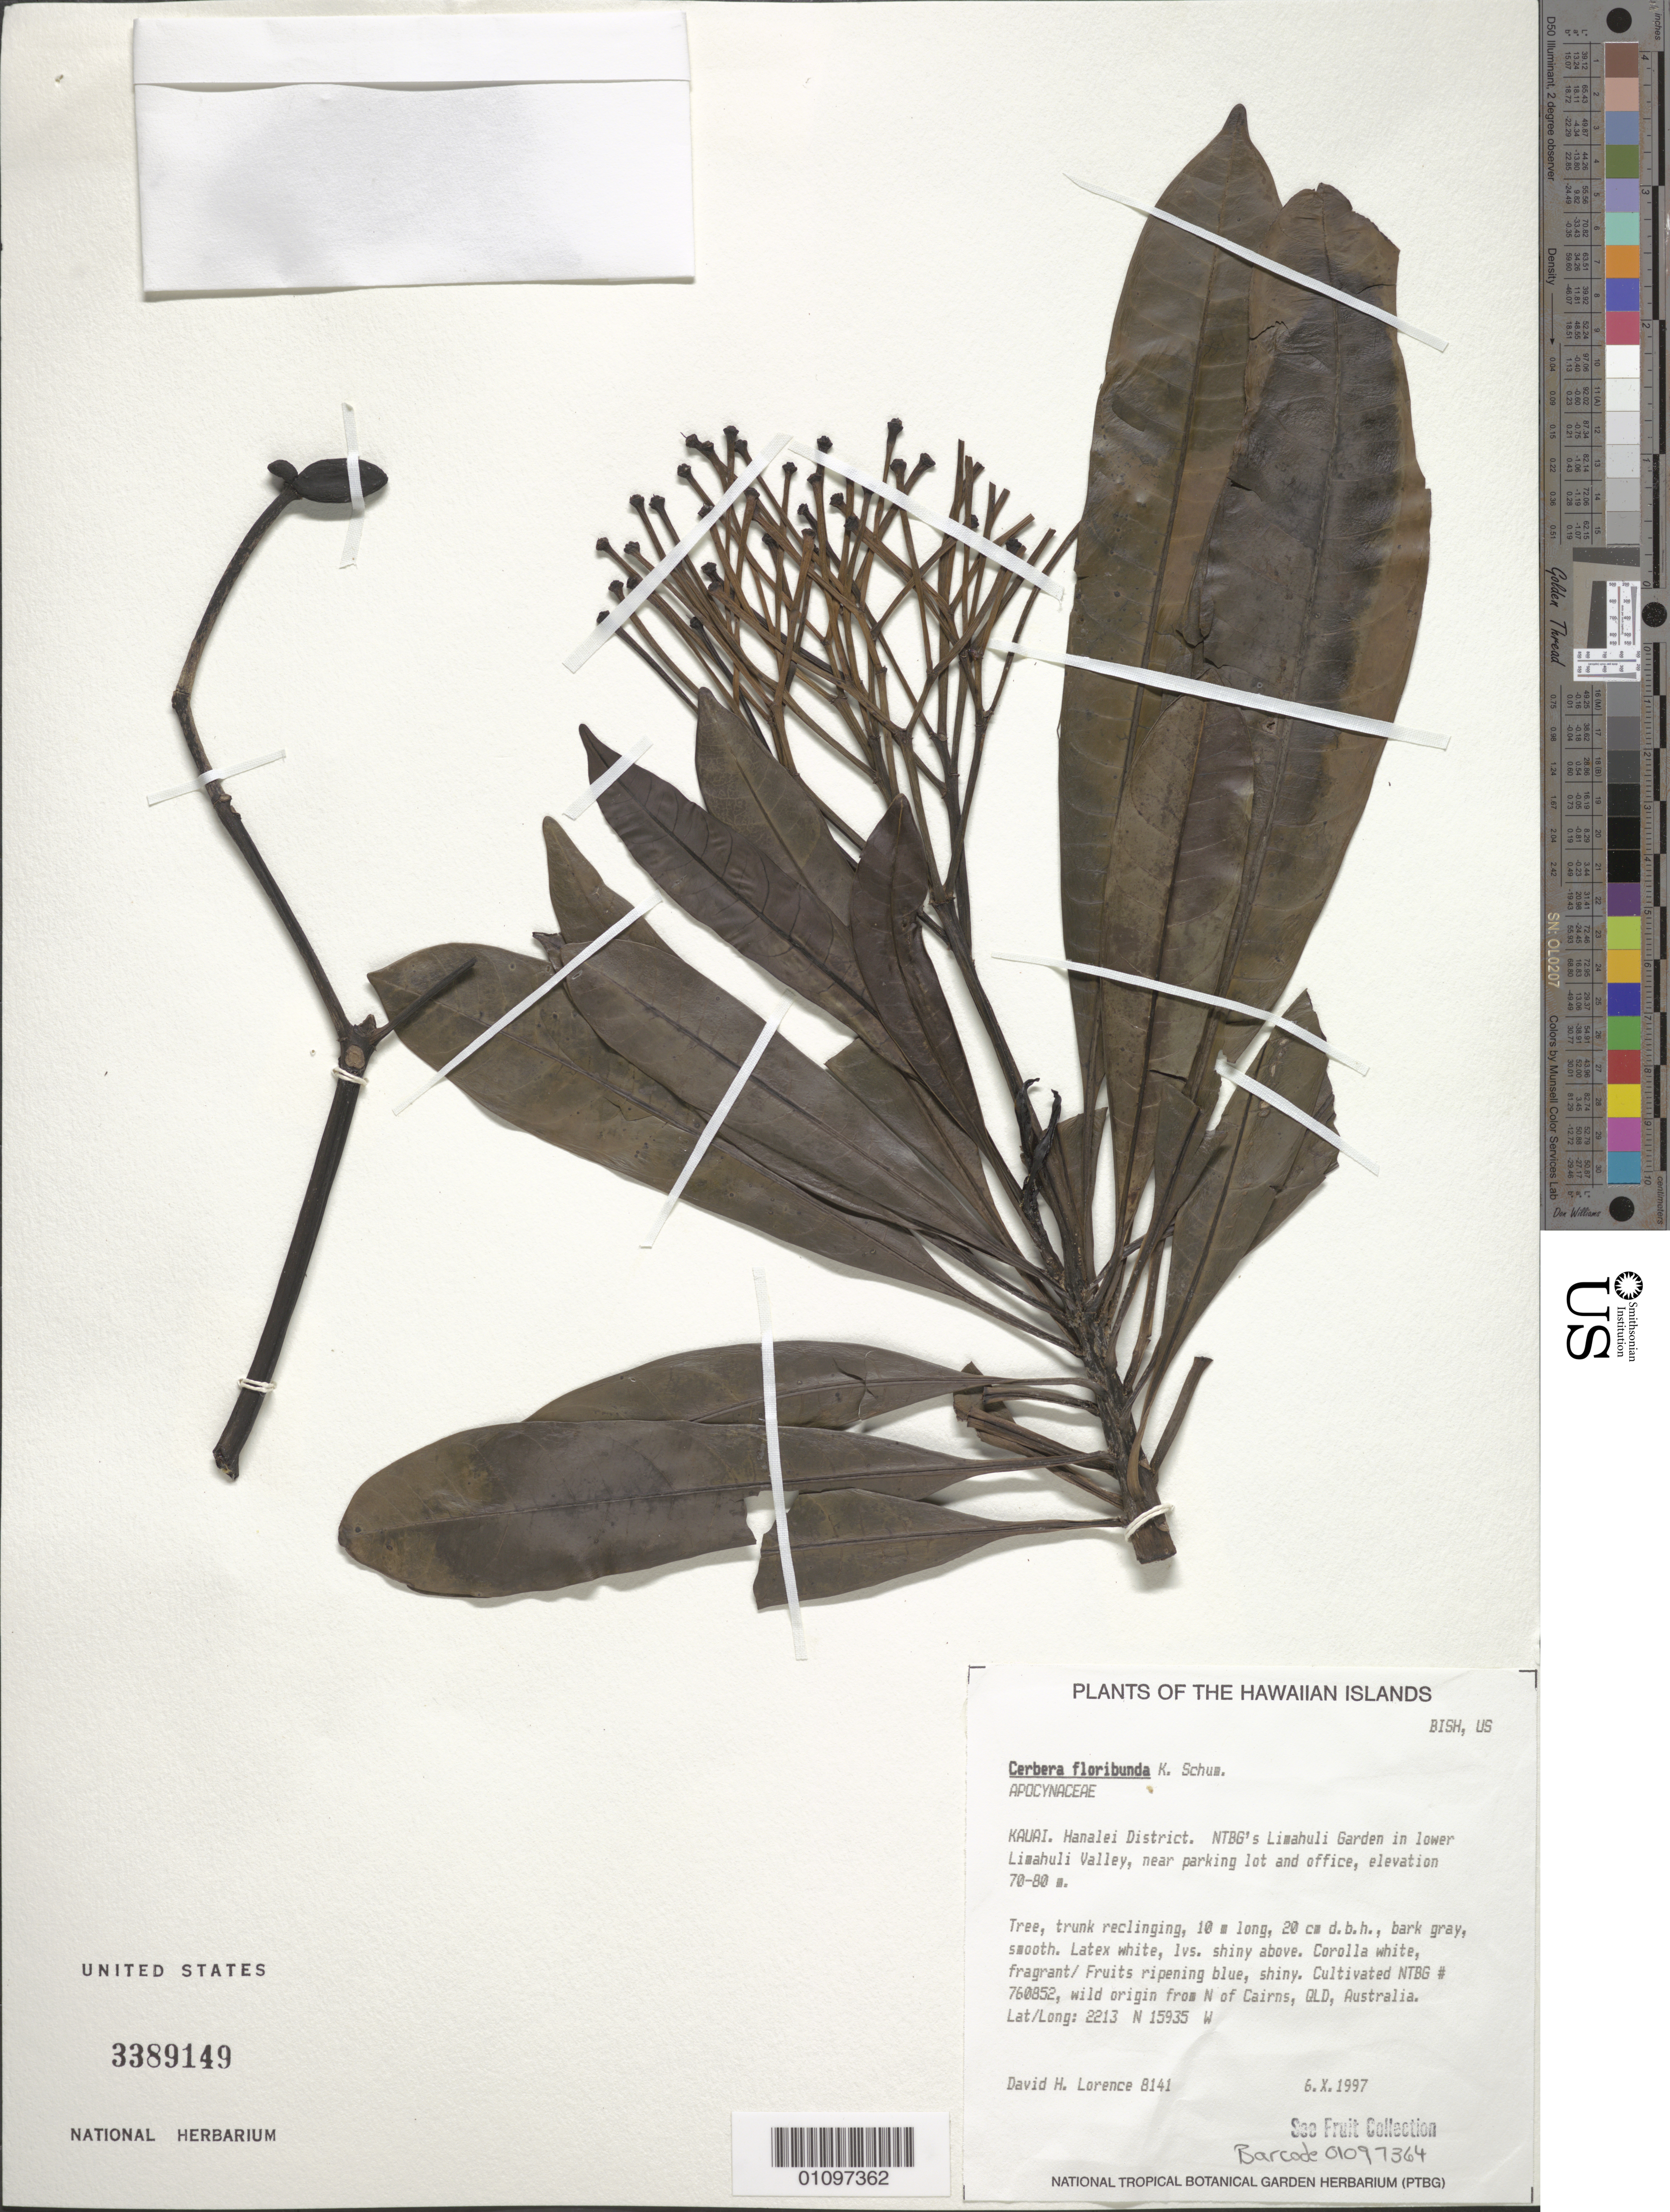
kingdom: Plantae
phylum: Tracheophyta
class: Magnoliopsida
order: Gentianales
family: Apocynaceae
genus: Cerbera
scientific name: Cerbera floribunda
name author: K. Schum.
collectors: D. Lorence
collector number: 8141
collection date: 1997-10-06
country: United States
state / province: Hawaii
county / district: Kauai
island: Kaua'i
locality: Hanalei District. NTBG's Limahuli Garden in lower Limahuli Valley, near parking lot and office.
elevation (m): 70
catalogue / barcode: US 3389149